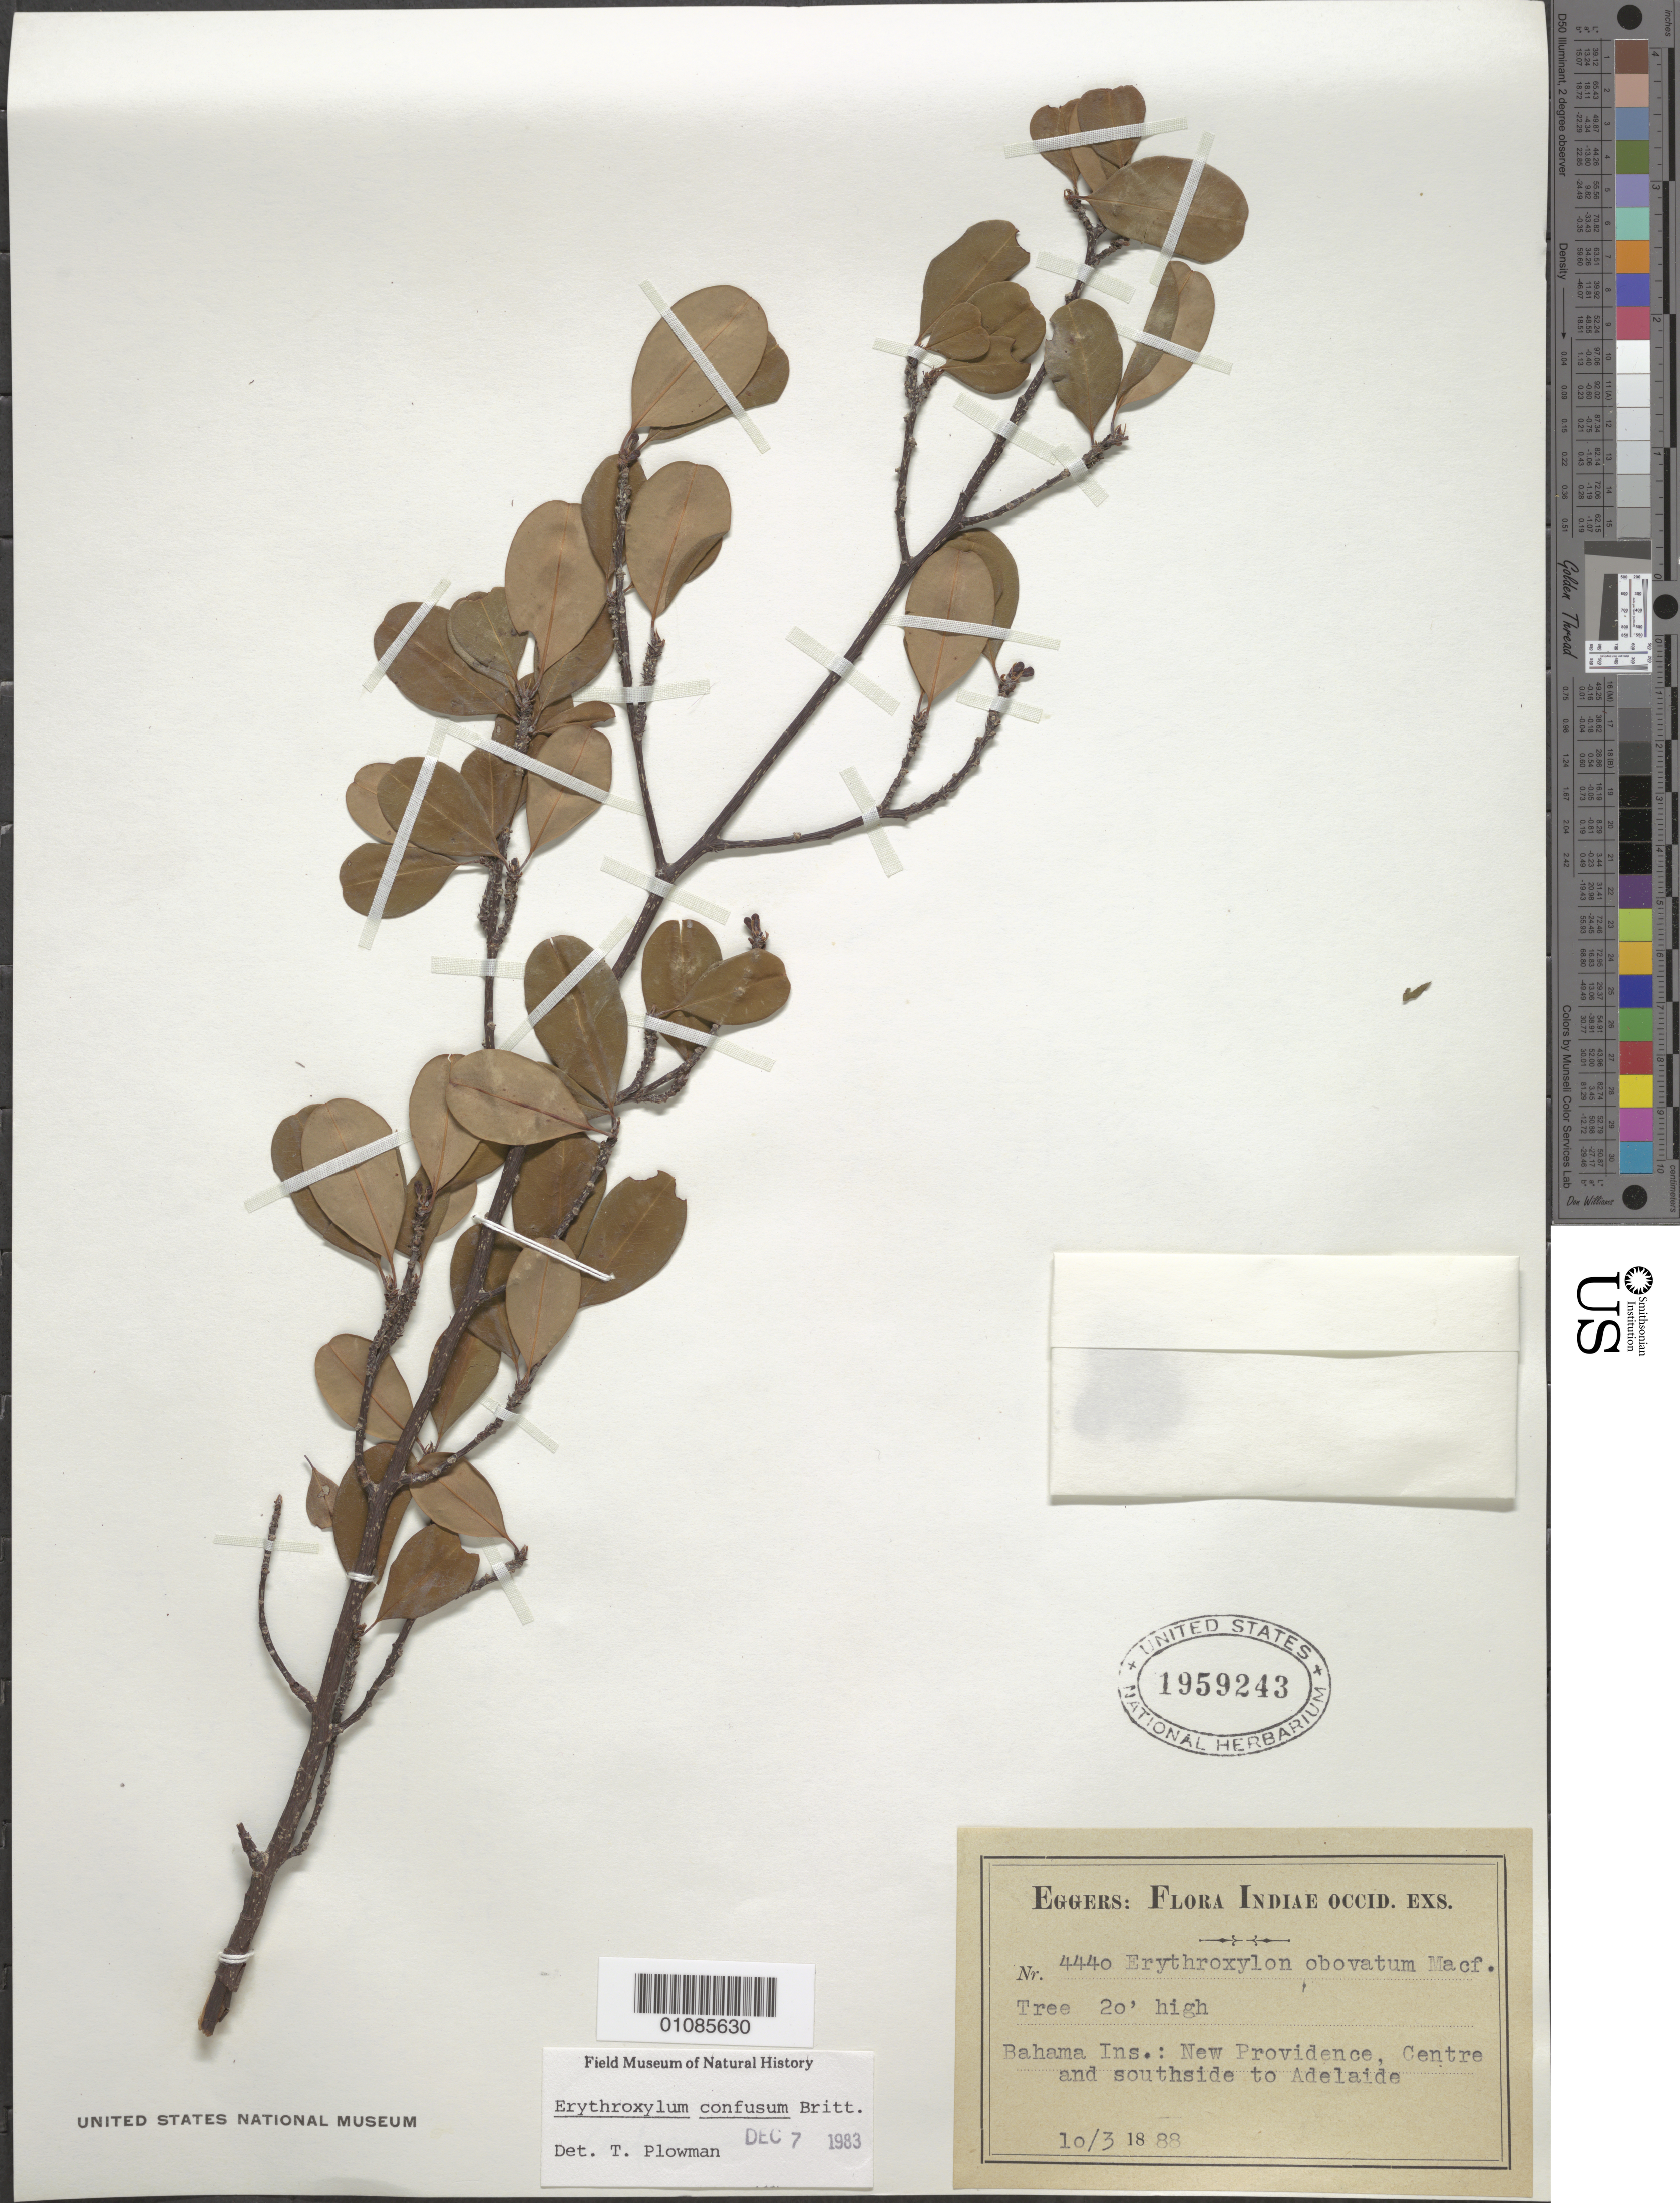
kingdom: Plantae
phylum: Tracheophyta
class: Magnoliopsida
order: Malpighiales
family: Erythroxylaceae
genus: Erythroxylum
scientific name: Erythroxylum confusum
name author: Britton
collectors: H. F. A. von Eggers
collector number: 4440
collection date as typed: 10 Mar 1888 or 03 Oct 1888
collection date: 1888-03-10 or 1888-10-03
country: Bahamas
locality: Centre and S side to Adeladie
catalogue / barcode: US 1959243